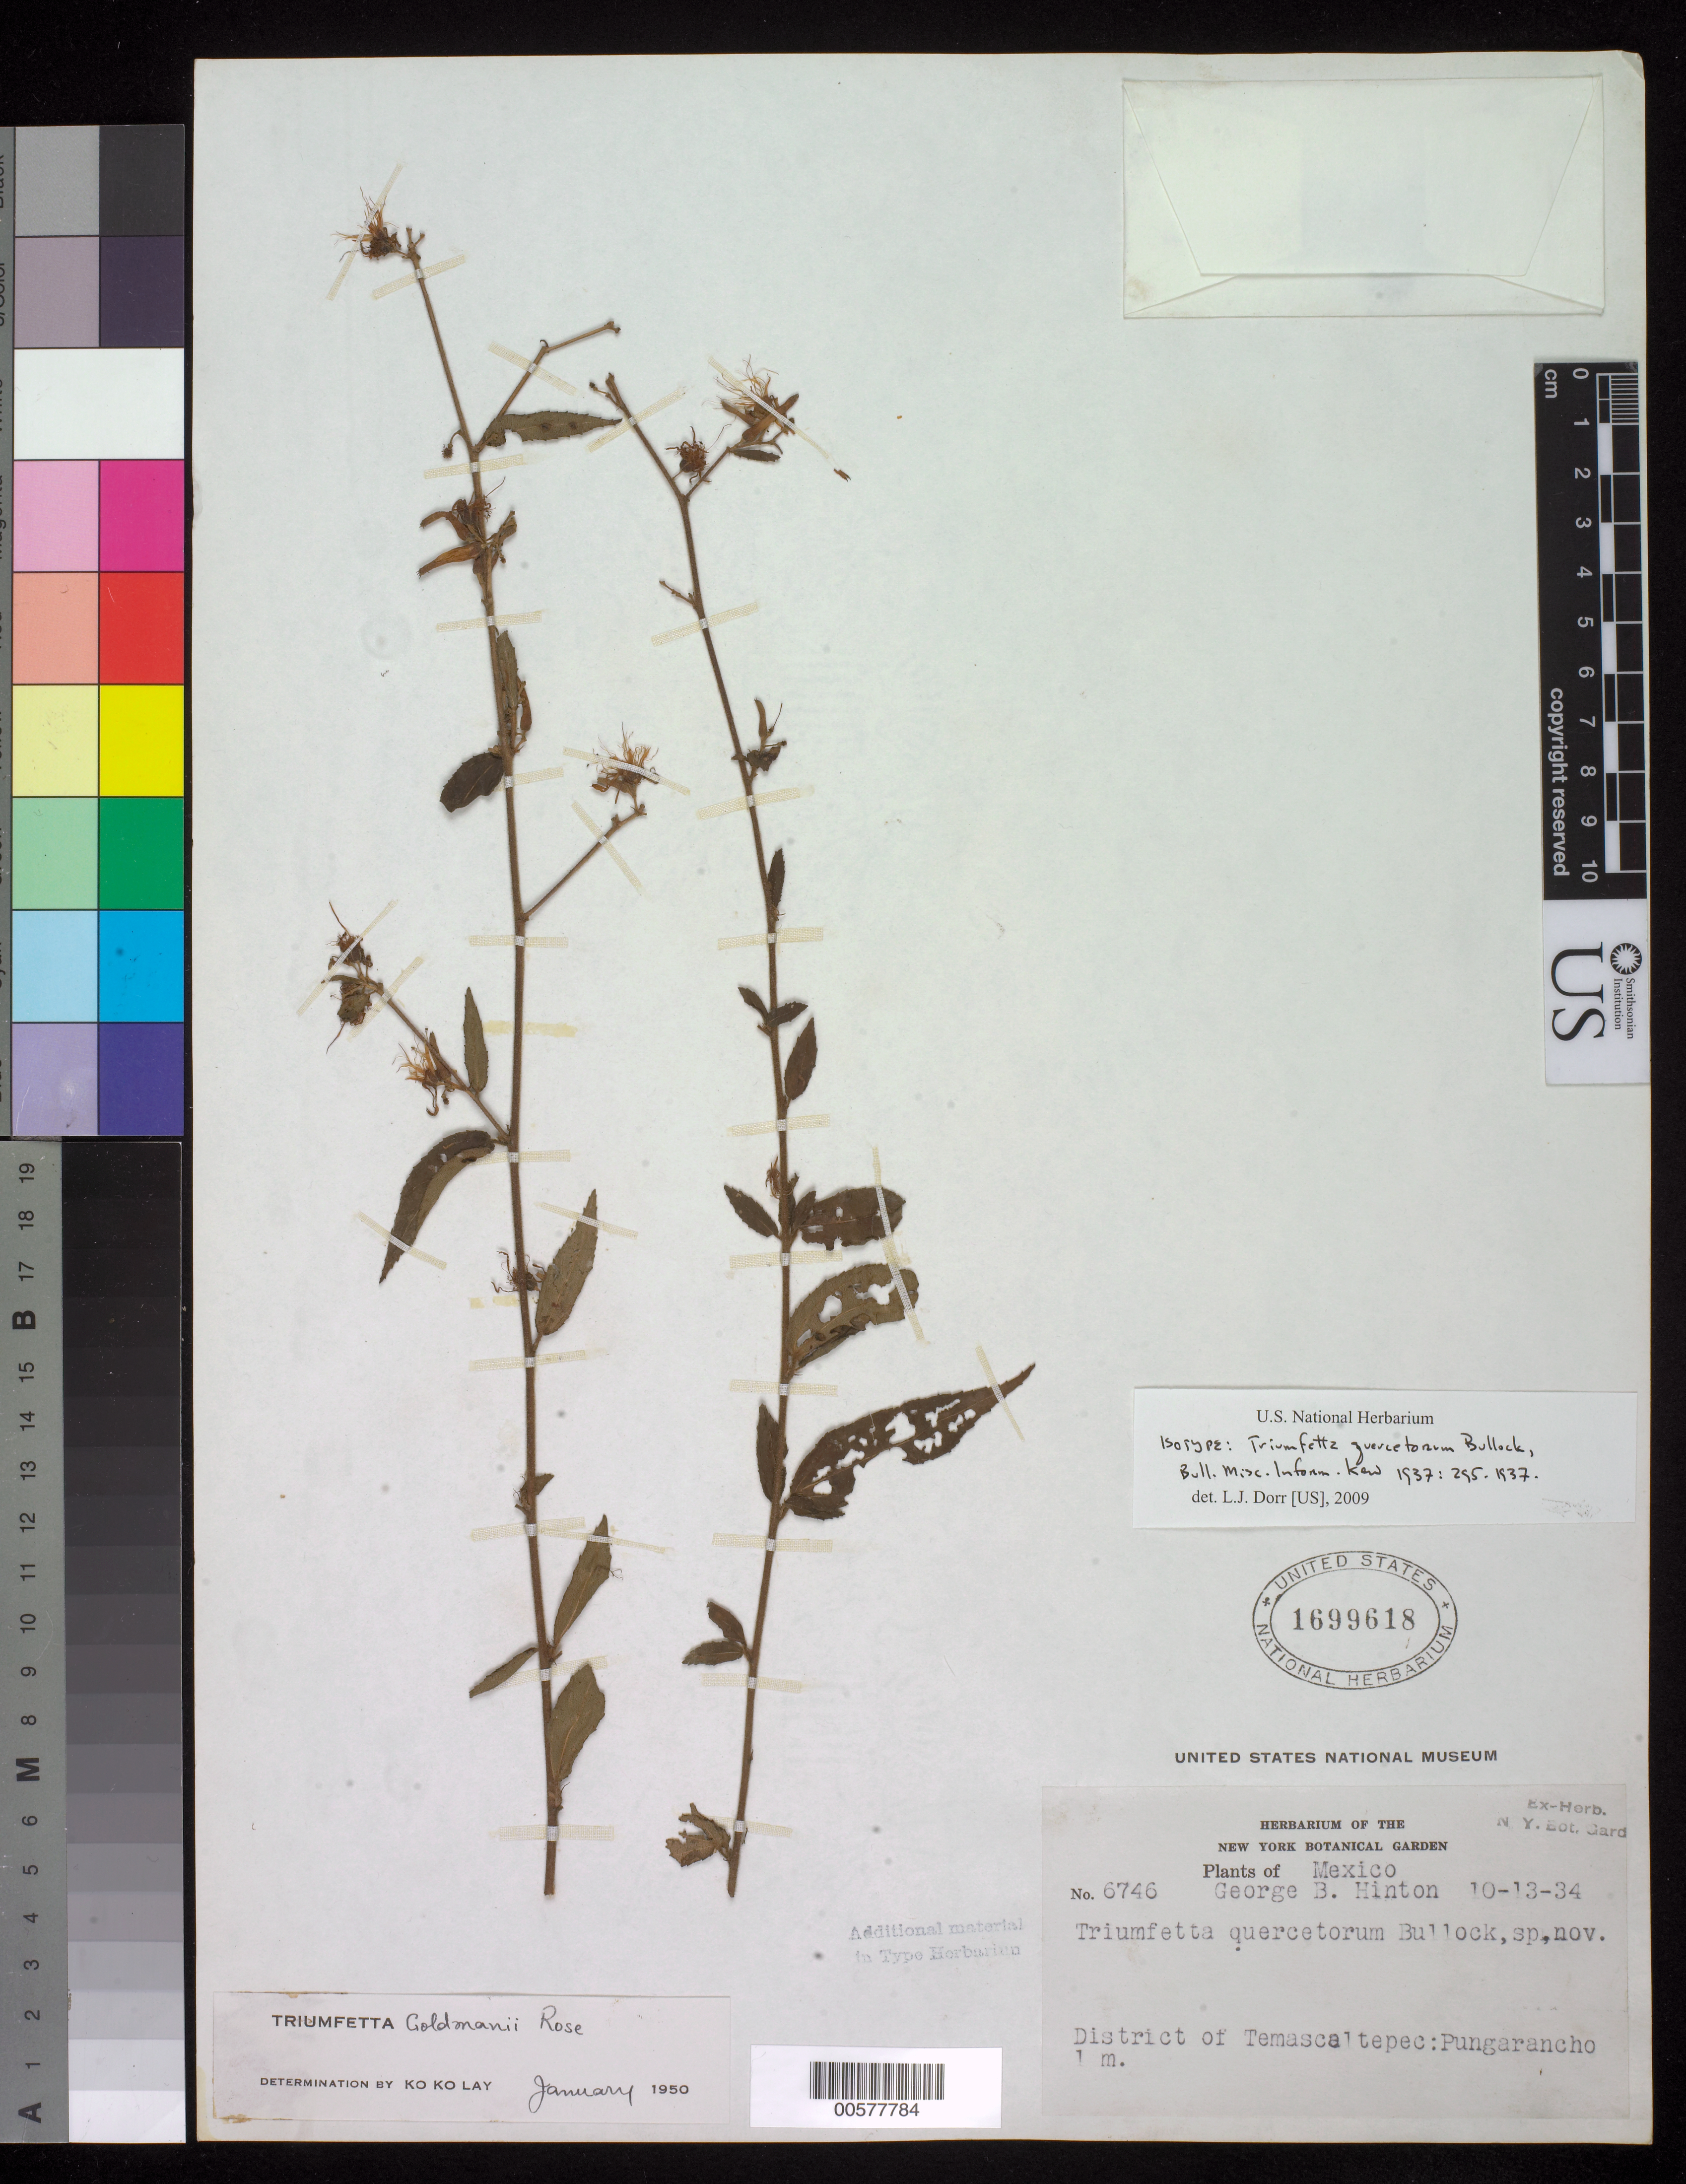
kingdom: Plantae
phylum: Tracheophyta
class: Magnoliopsida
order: Malvales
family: Malvaceae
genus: Triumfetta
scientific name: Triumfetta quercetorum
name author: Bullock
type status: Isotype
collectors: G. B. Hinton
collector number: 6746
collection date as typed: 13 Oct 1934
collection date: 1934-10-13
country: Mexico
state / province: México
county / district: Temascaltepec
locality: Pungarancho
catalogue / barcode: US 1699618